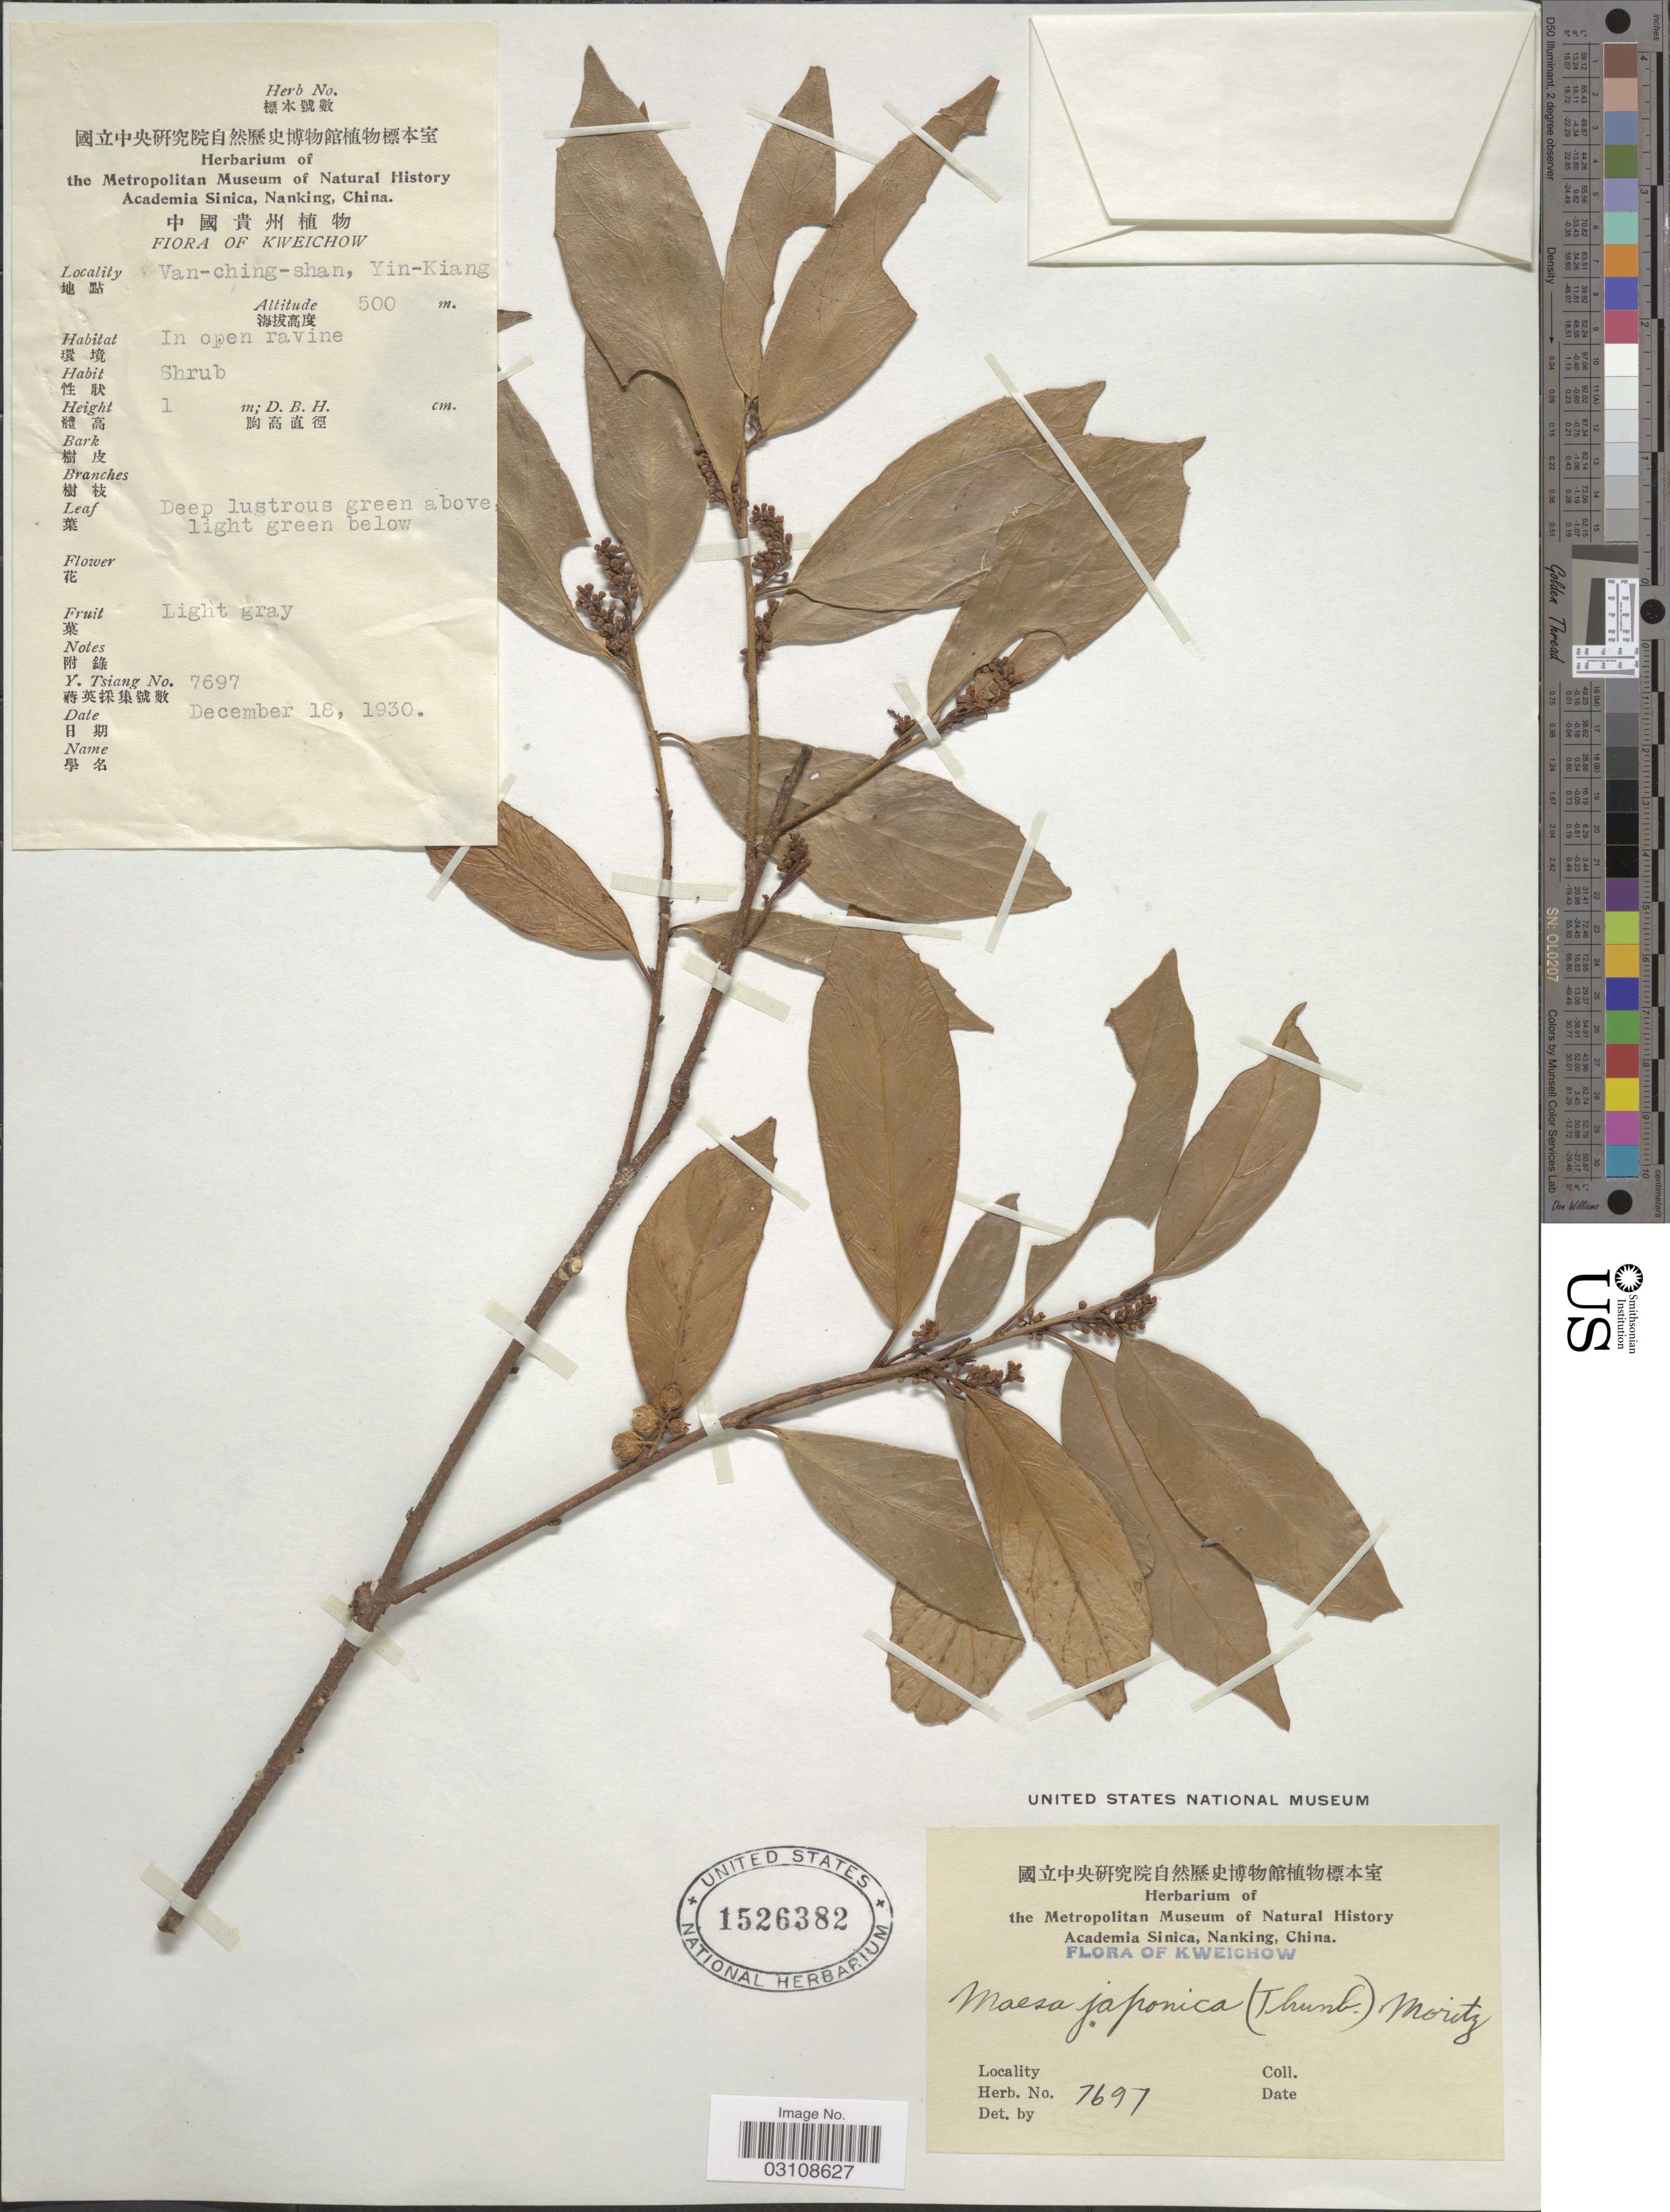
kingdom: Plantae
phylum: Tracheophyta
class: Magnoliopsida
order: Ericales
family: Primulaceae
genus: Maesa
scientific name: Maesa japonica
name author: Merr.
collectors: Y. Tsiang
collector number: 7697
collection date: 1930-12-18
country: China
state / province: Guizhou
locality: Kweichow. Van-ching-shan, Yin-Kiang.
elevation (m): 500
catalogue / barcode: US 1526382